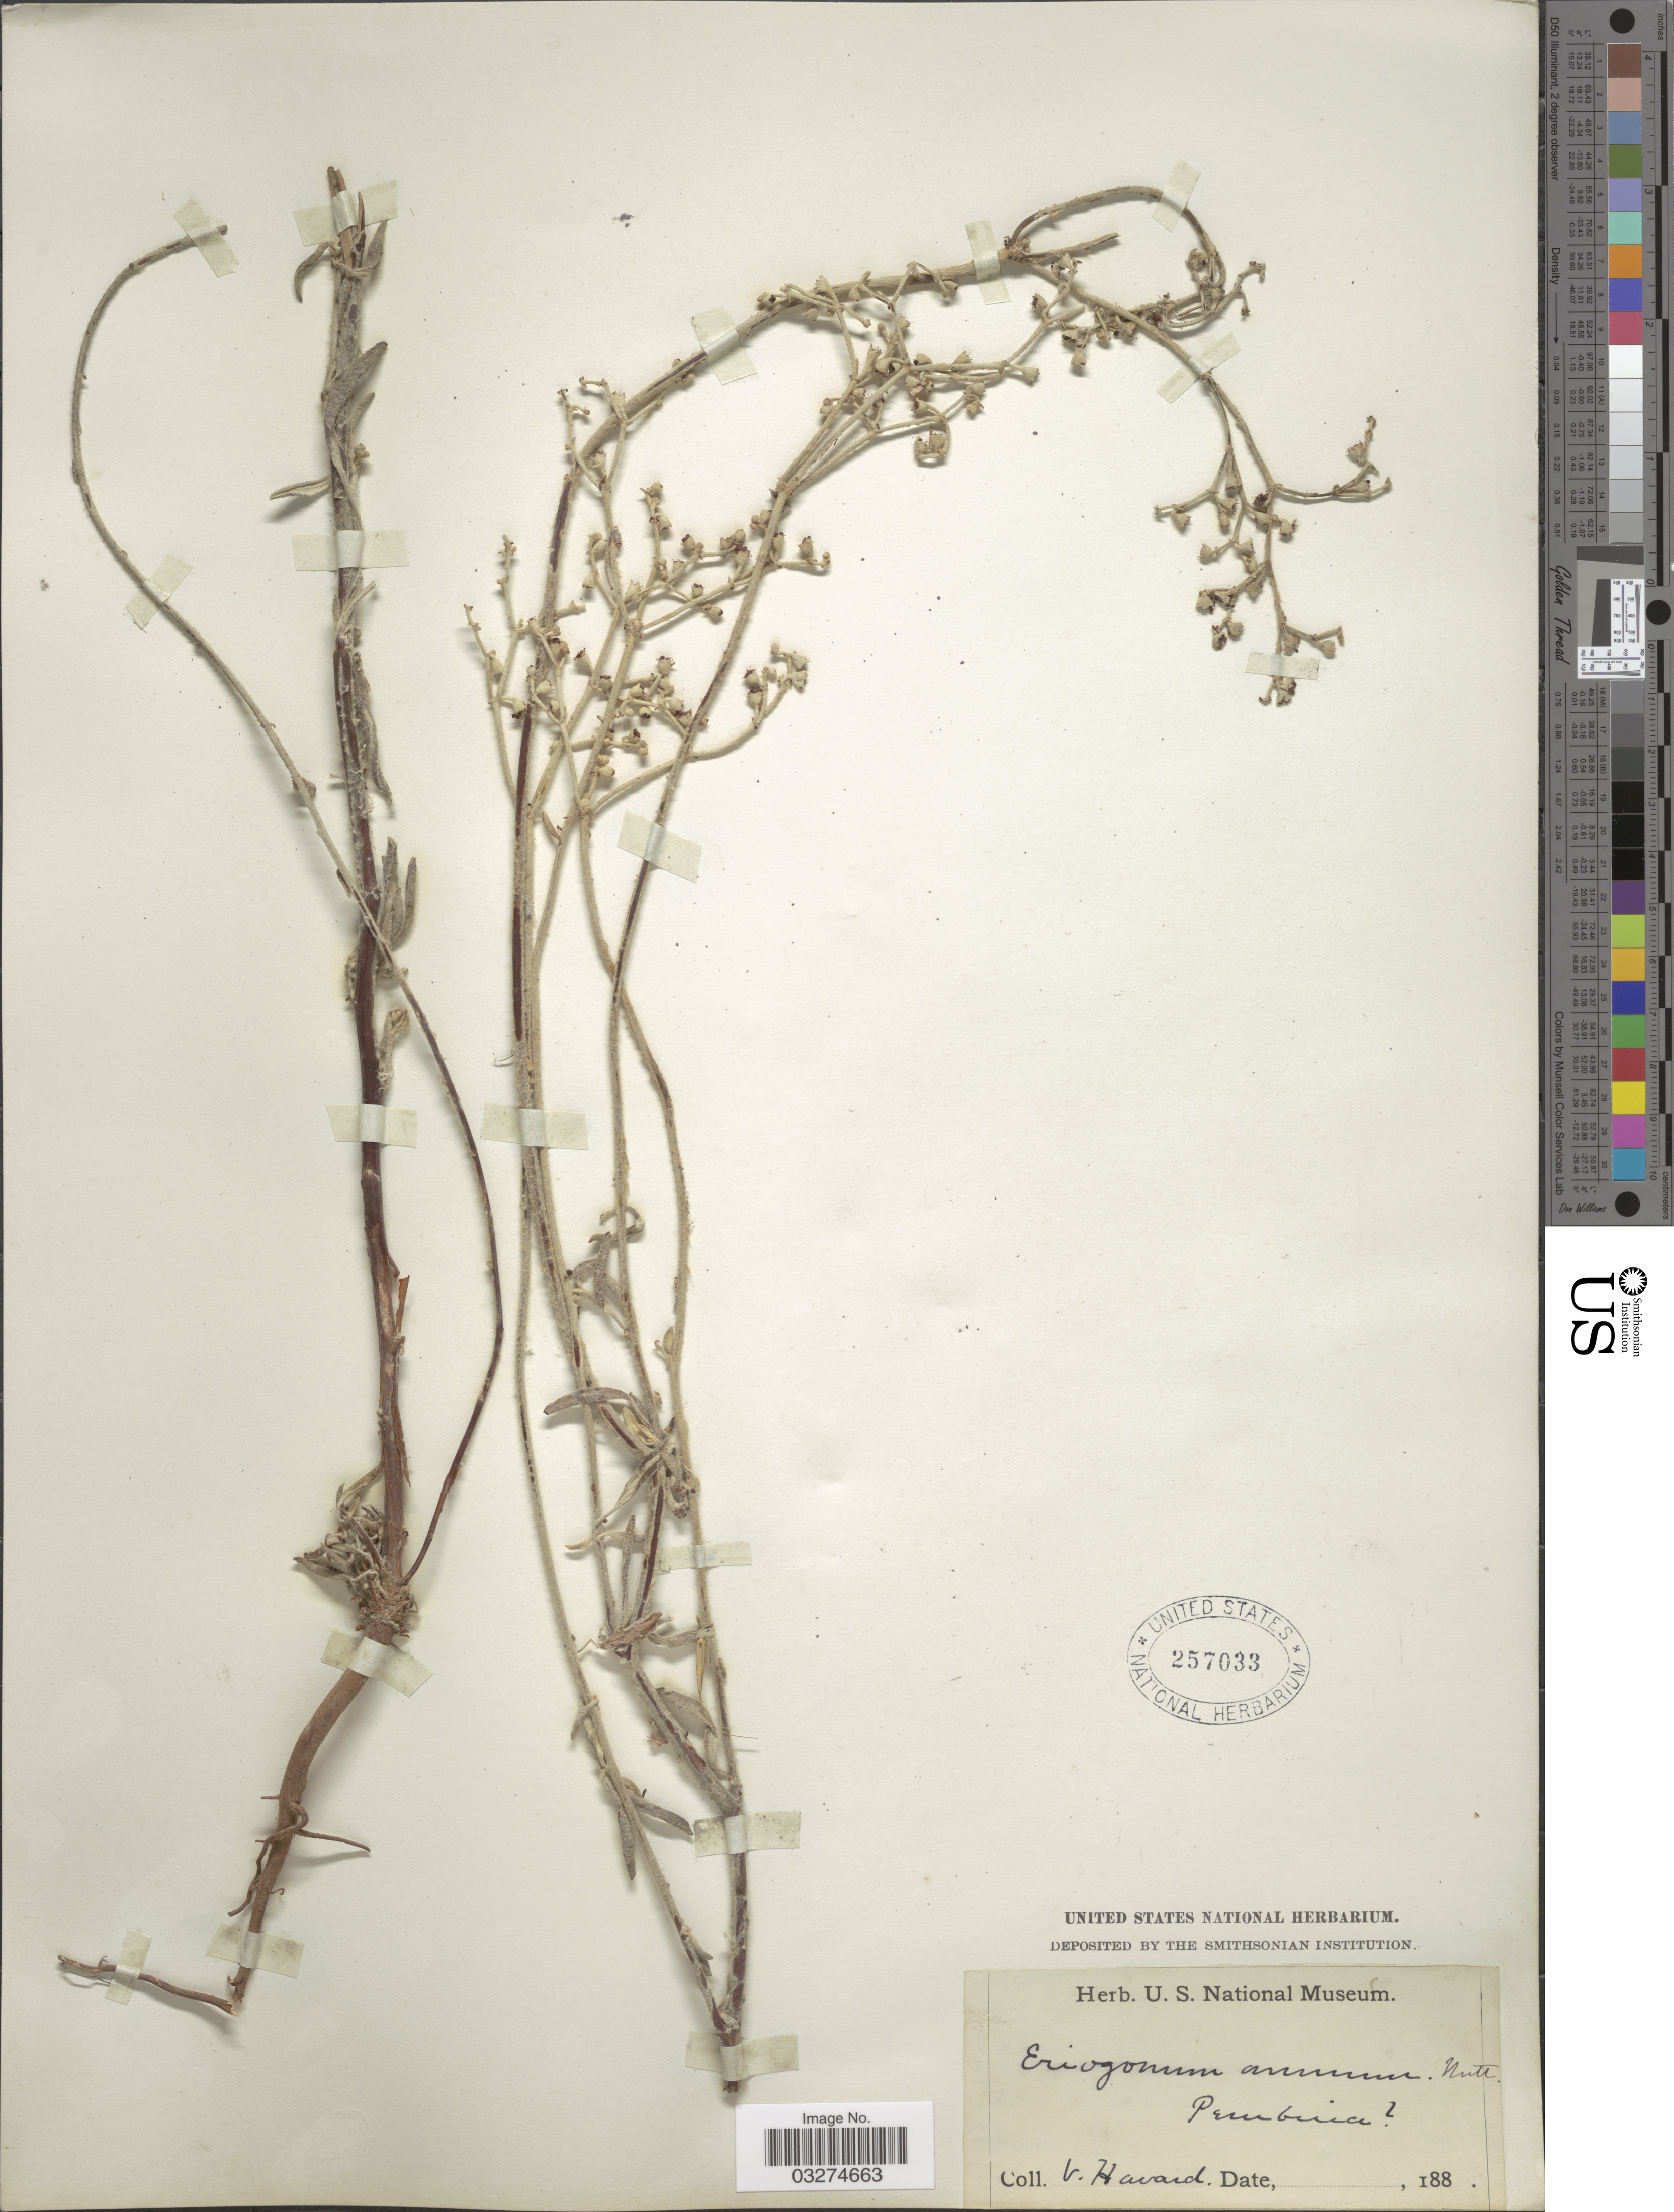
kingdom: Plantae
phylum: Tracheophyta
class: Magnoliopsida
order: Caryophyllales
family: Polygonaceae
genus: Eriogonum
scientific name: Eriogonum annuum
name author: Nutt.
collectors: V. Havard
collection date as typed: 188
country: United States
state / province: North Dakota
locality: Pembina [unsure placement]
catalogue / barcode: US 257033